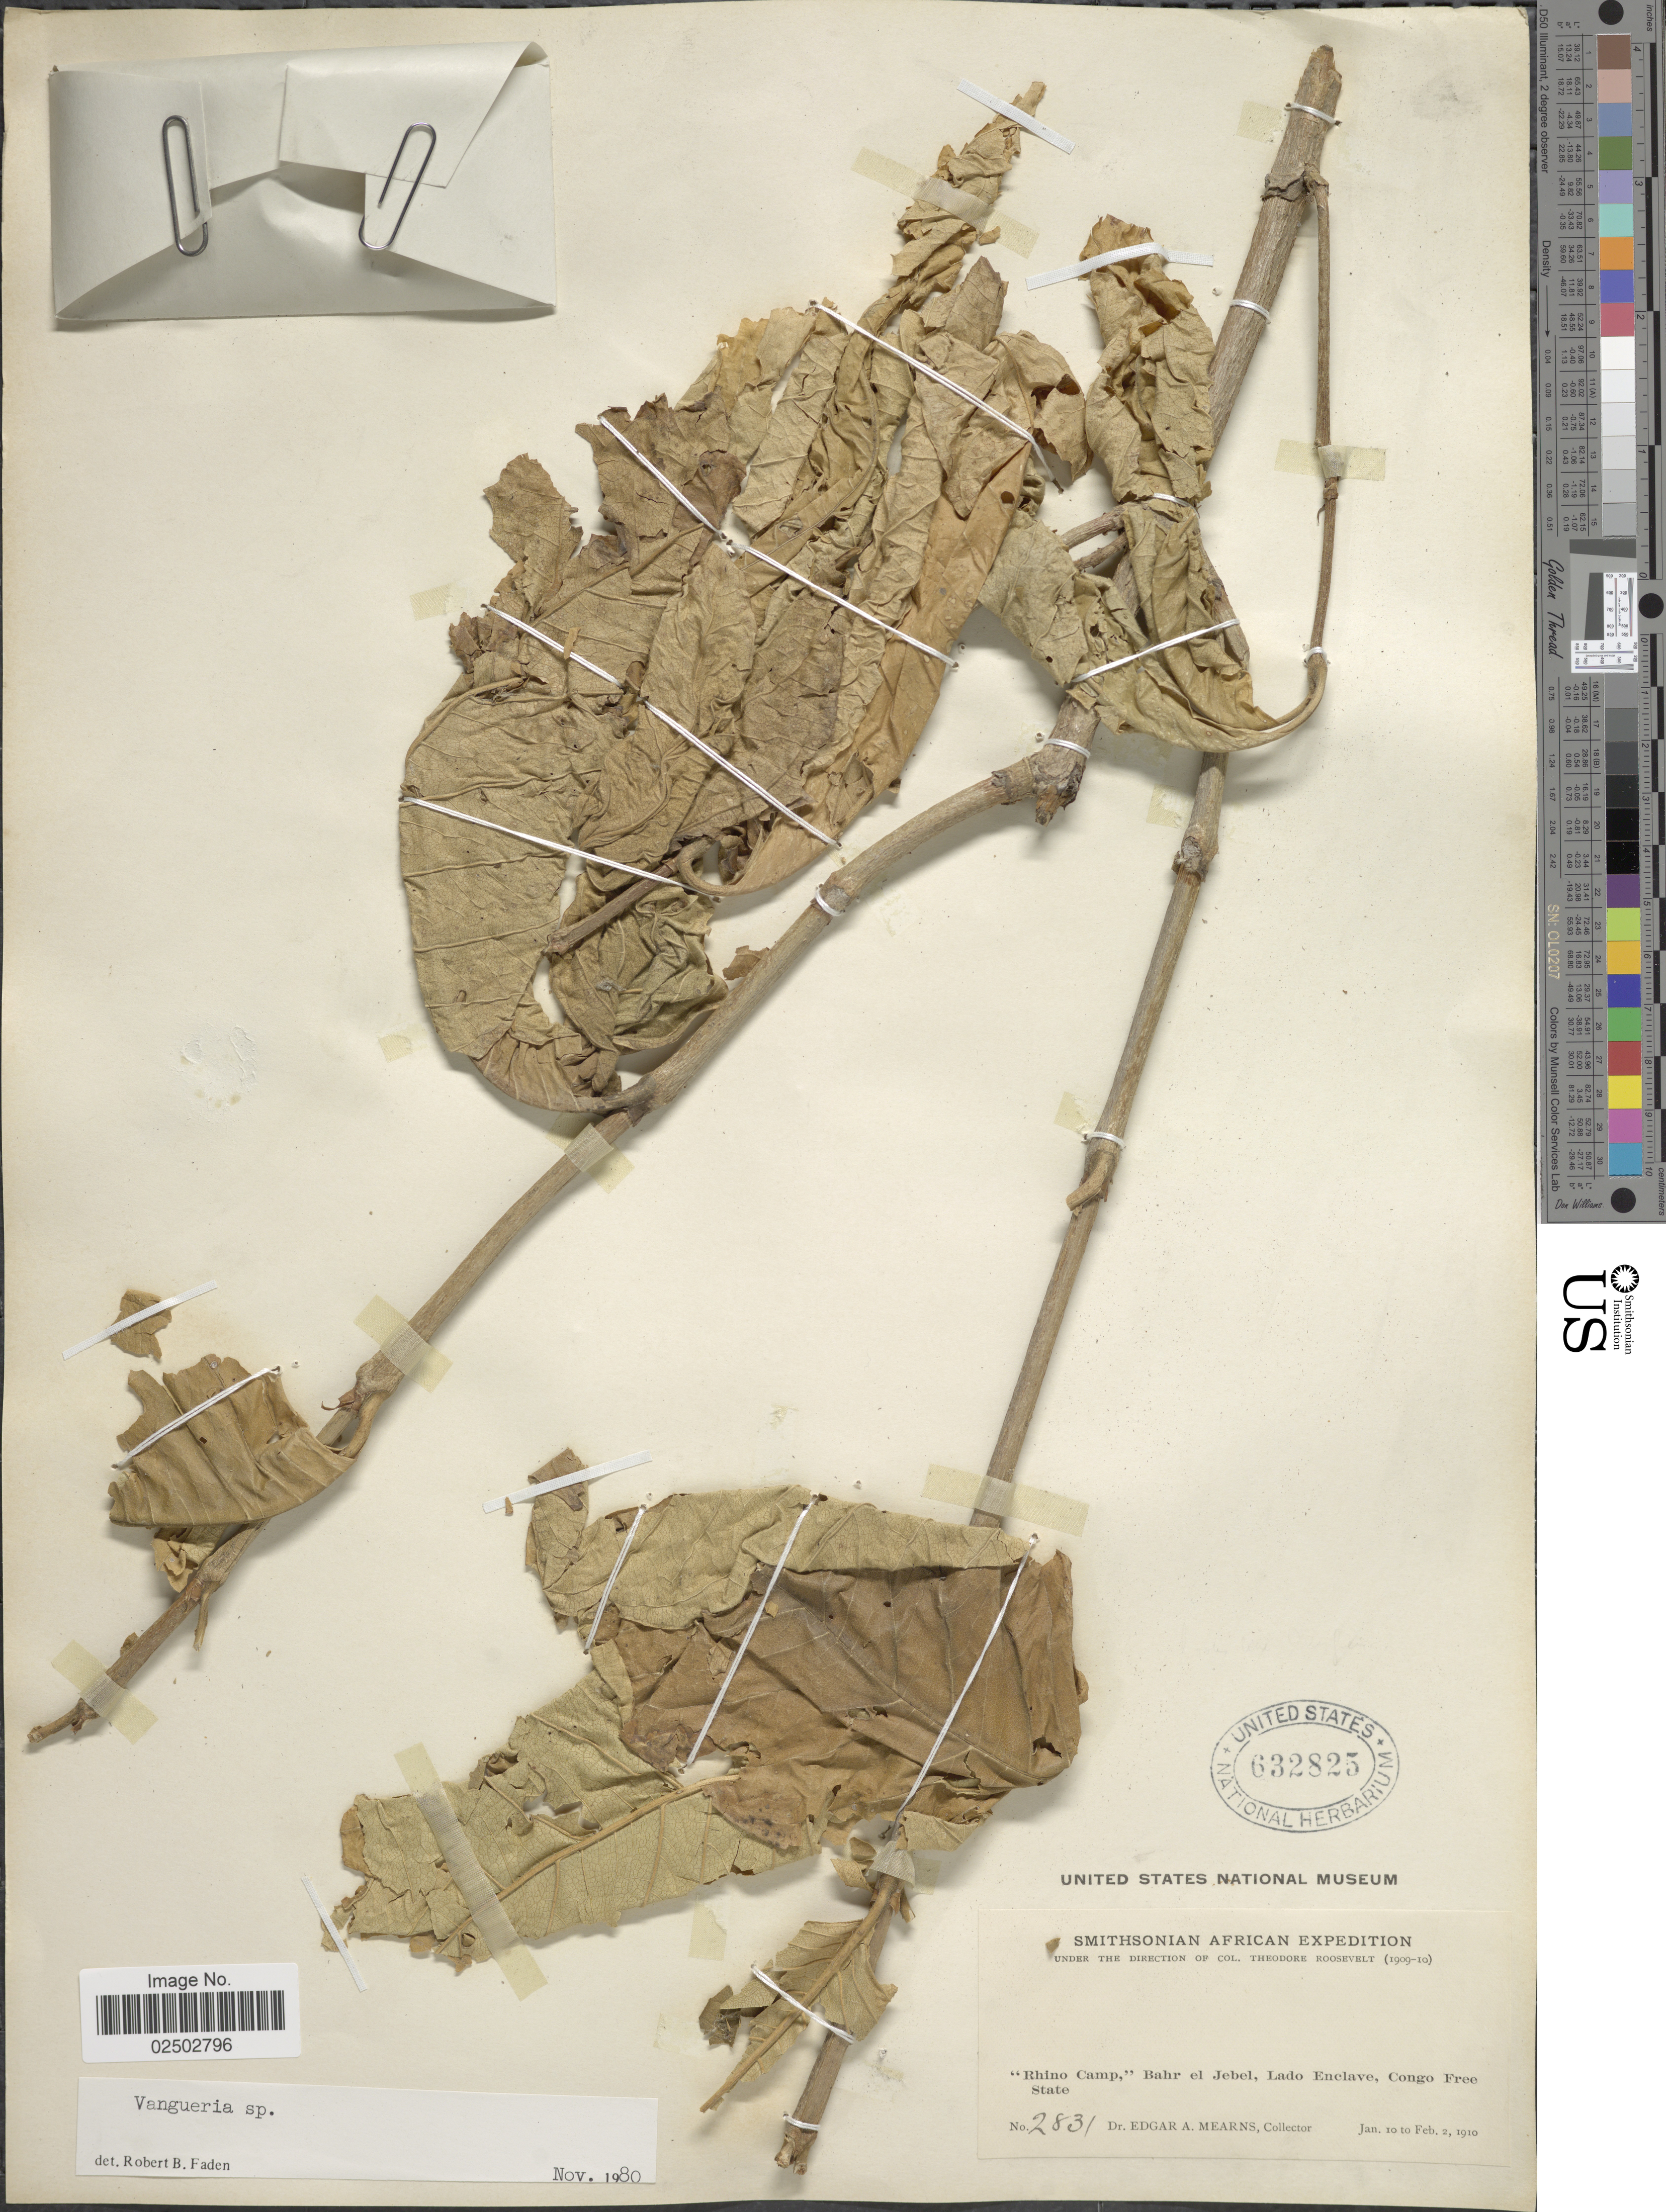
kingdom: Plantae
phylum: Tracheophyta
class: Magnoliopsida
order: Gentianales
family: Rubiaceae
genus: Vangueria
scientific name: Vangueria sp.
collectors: E. A. Mearns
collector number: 2831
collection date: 1910-01-10/1910-02-02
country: South Sudan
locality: Rhino Camp, Bahr el Jebel, Lado Enclave, Congo Free State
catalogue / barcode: US 632825